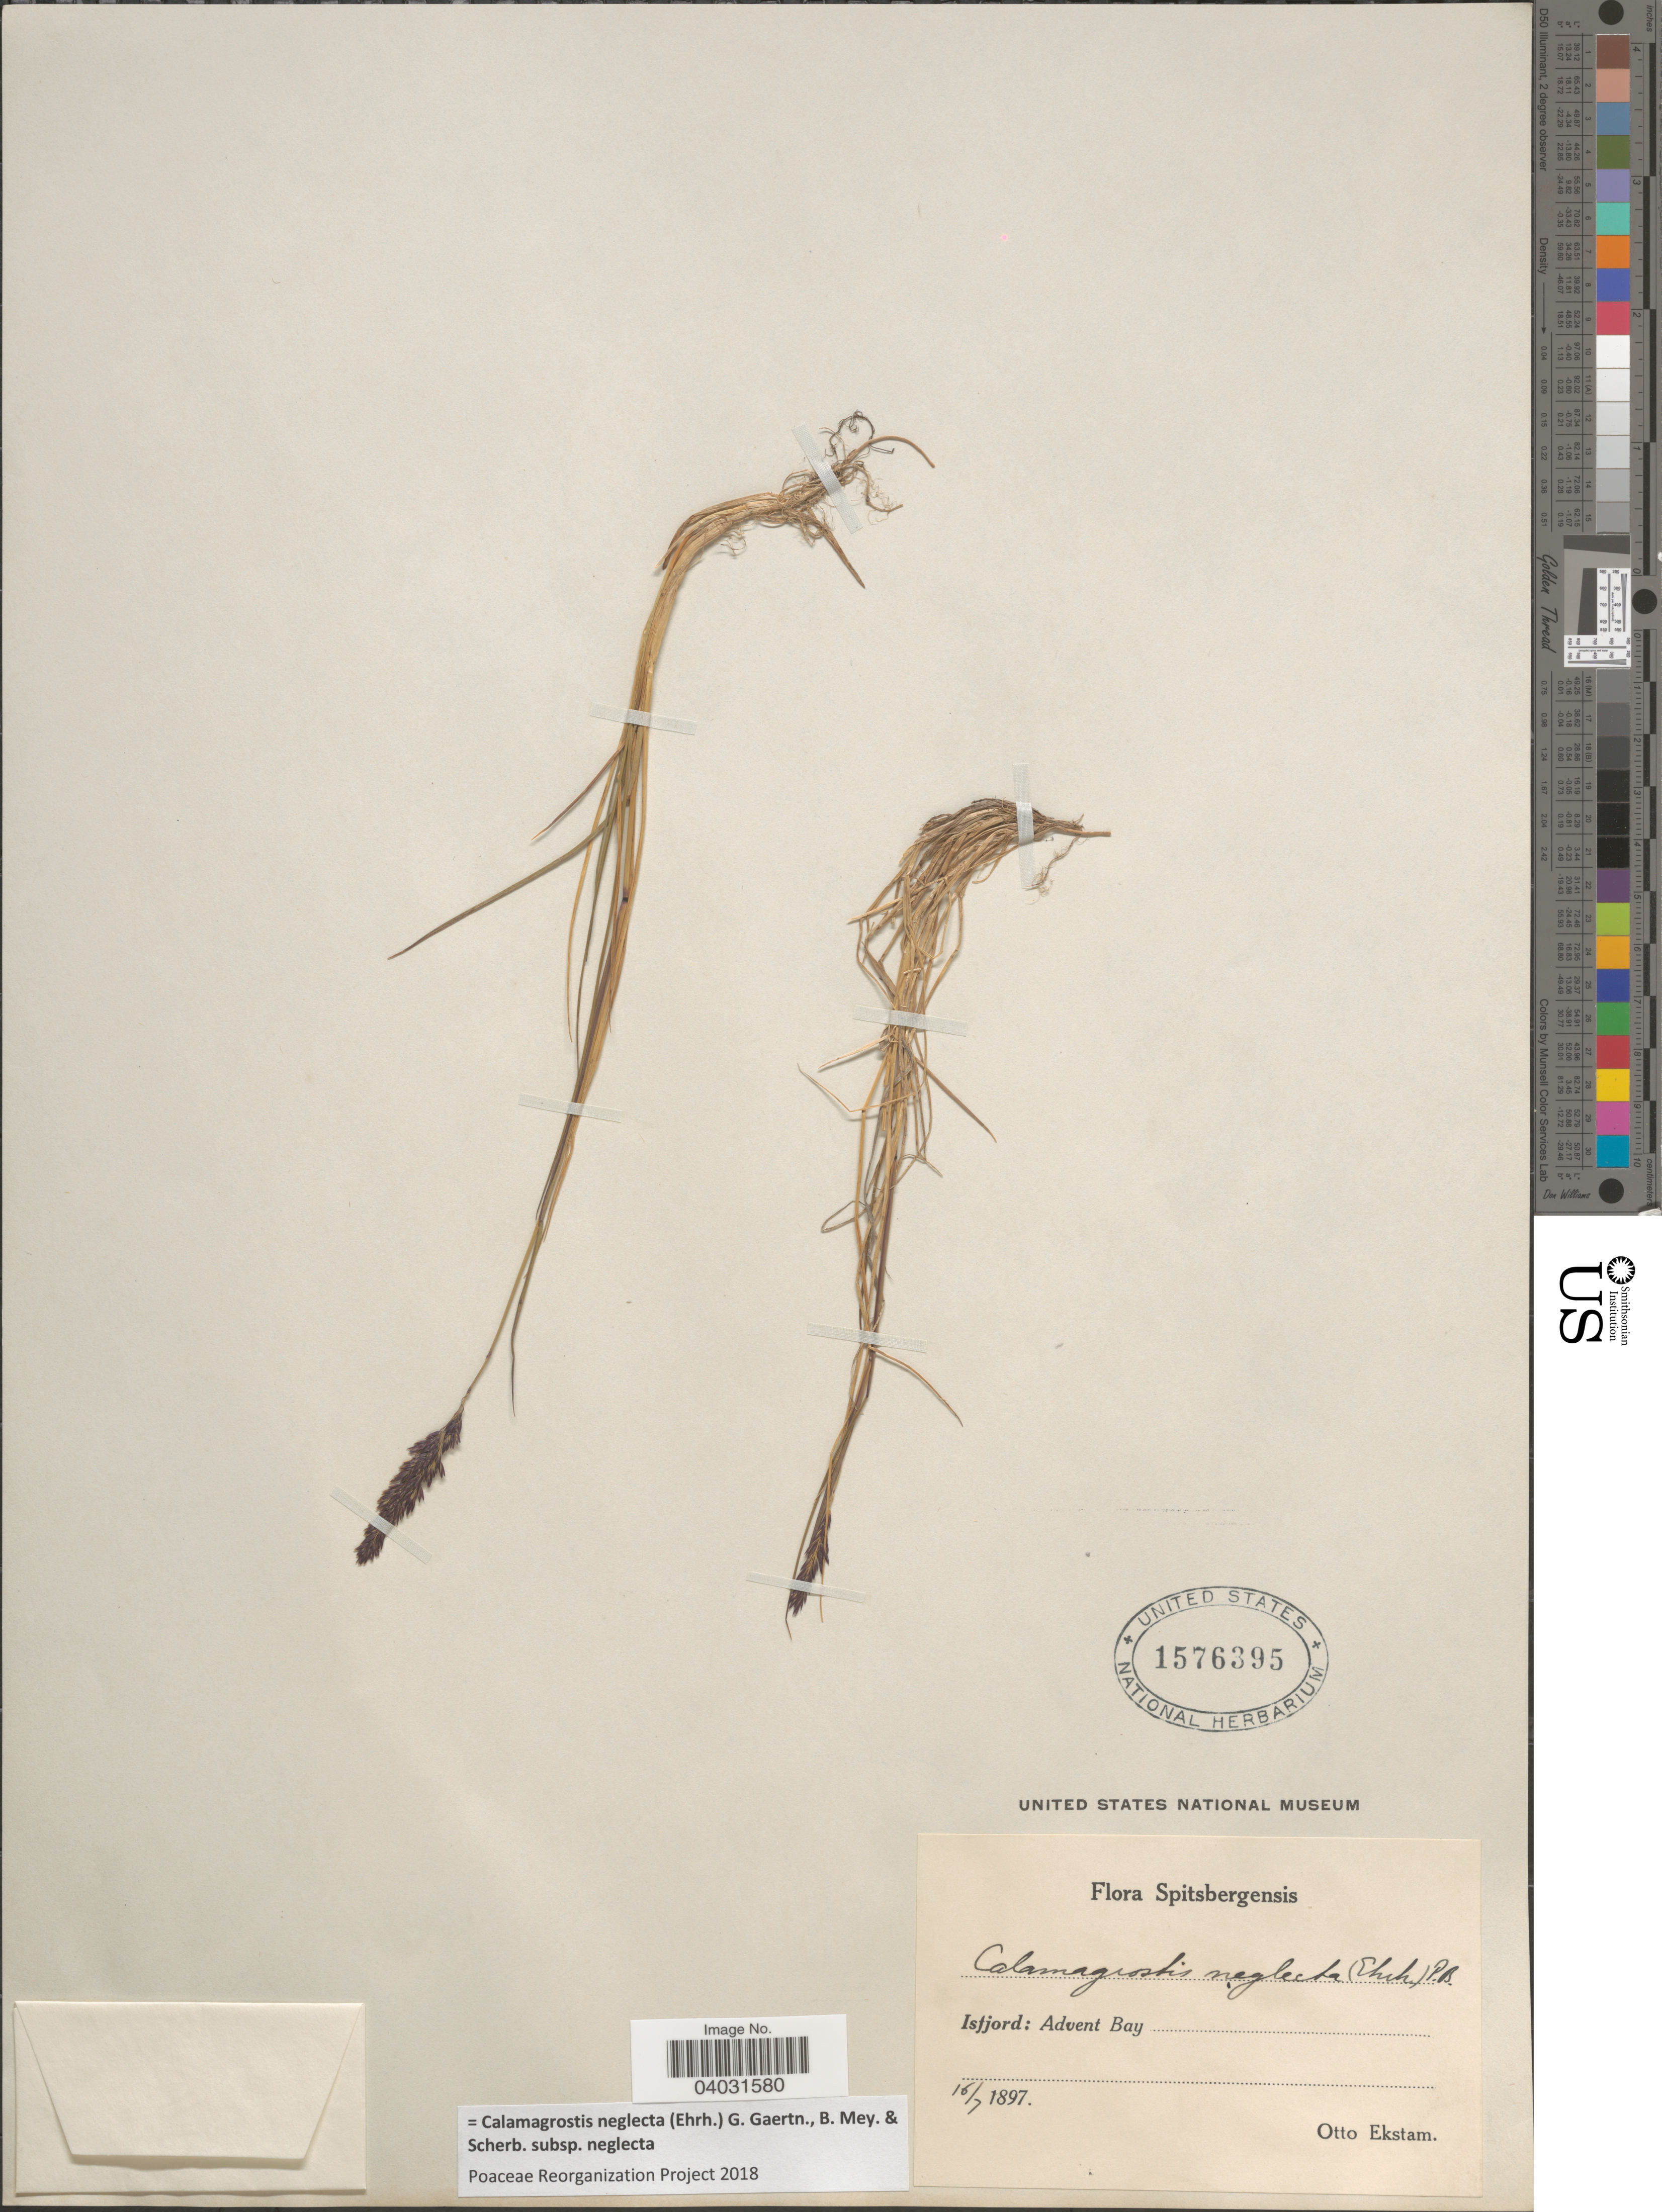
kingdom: Plantae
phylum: Tracheophyta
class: Liliopsida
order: Poales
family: Poaceae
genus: Calamagrostis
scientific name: Calamagrostis neglecta subsp. neglecta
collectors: O. Ekstam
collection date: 1897-07-16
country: Norway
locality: Spitsbergensis. Isfjord: Advent Bay.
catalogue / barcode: US 1576395